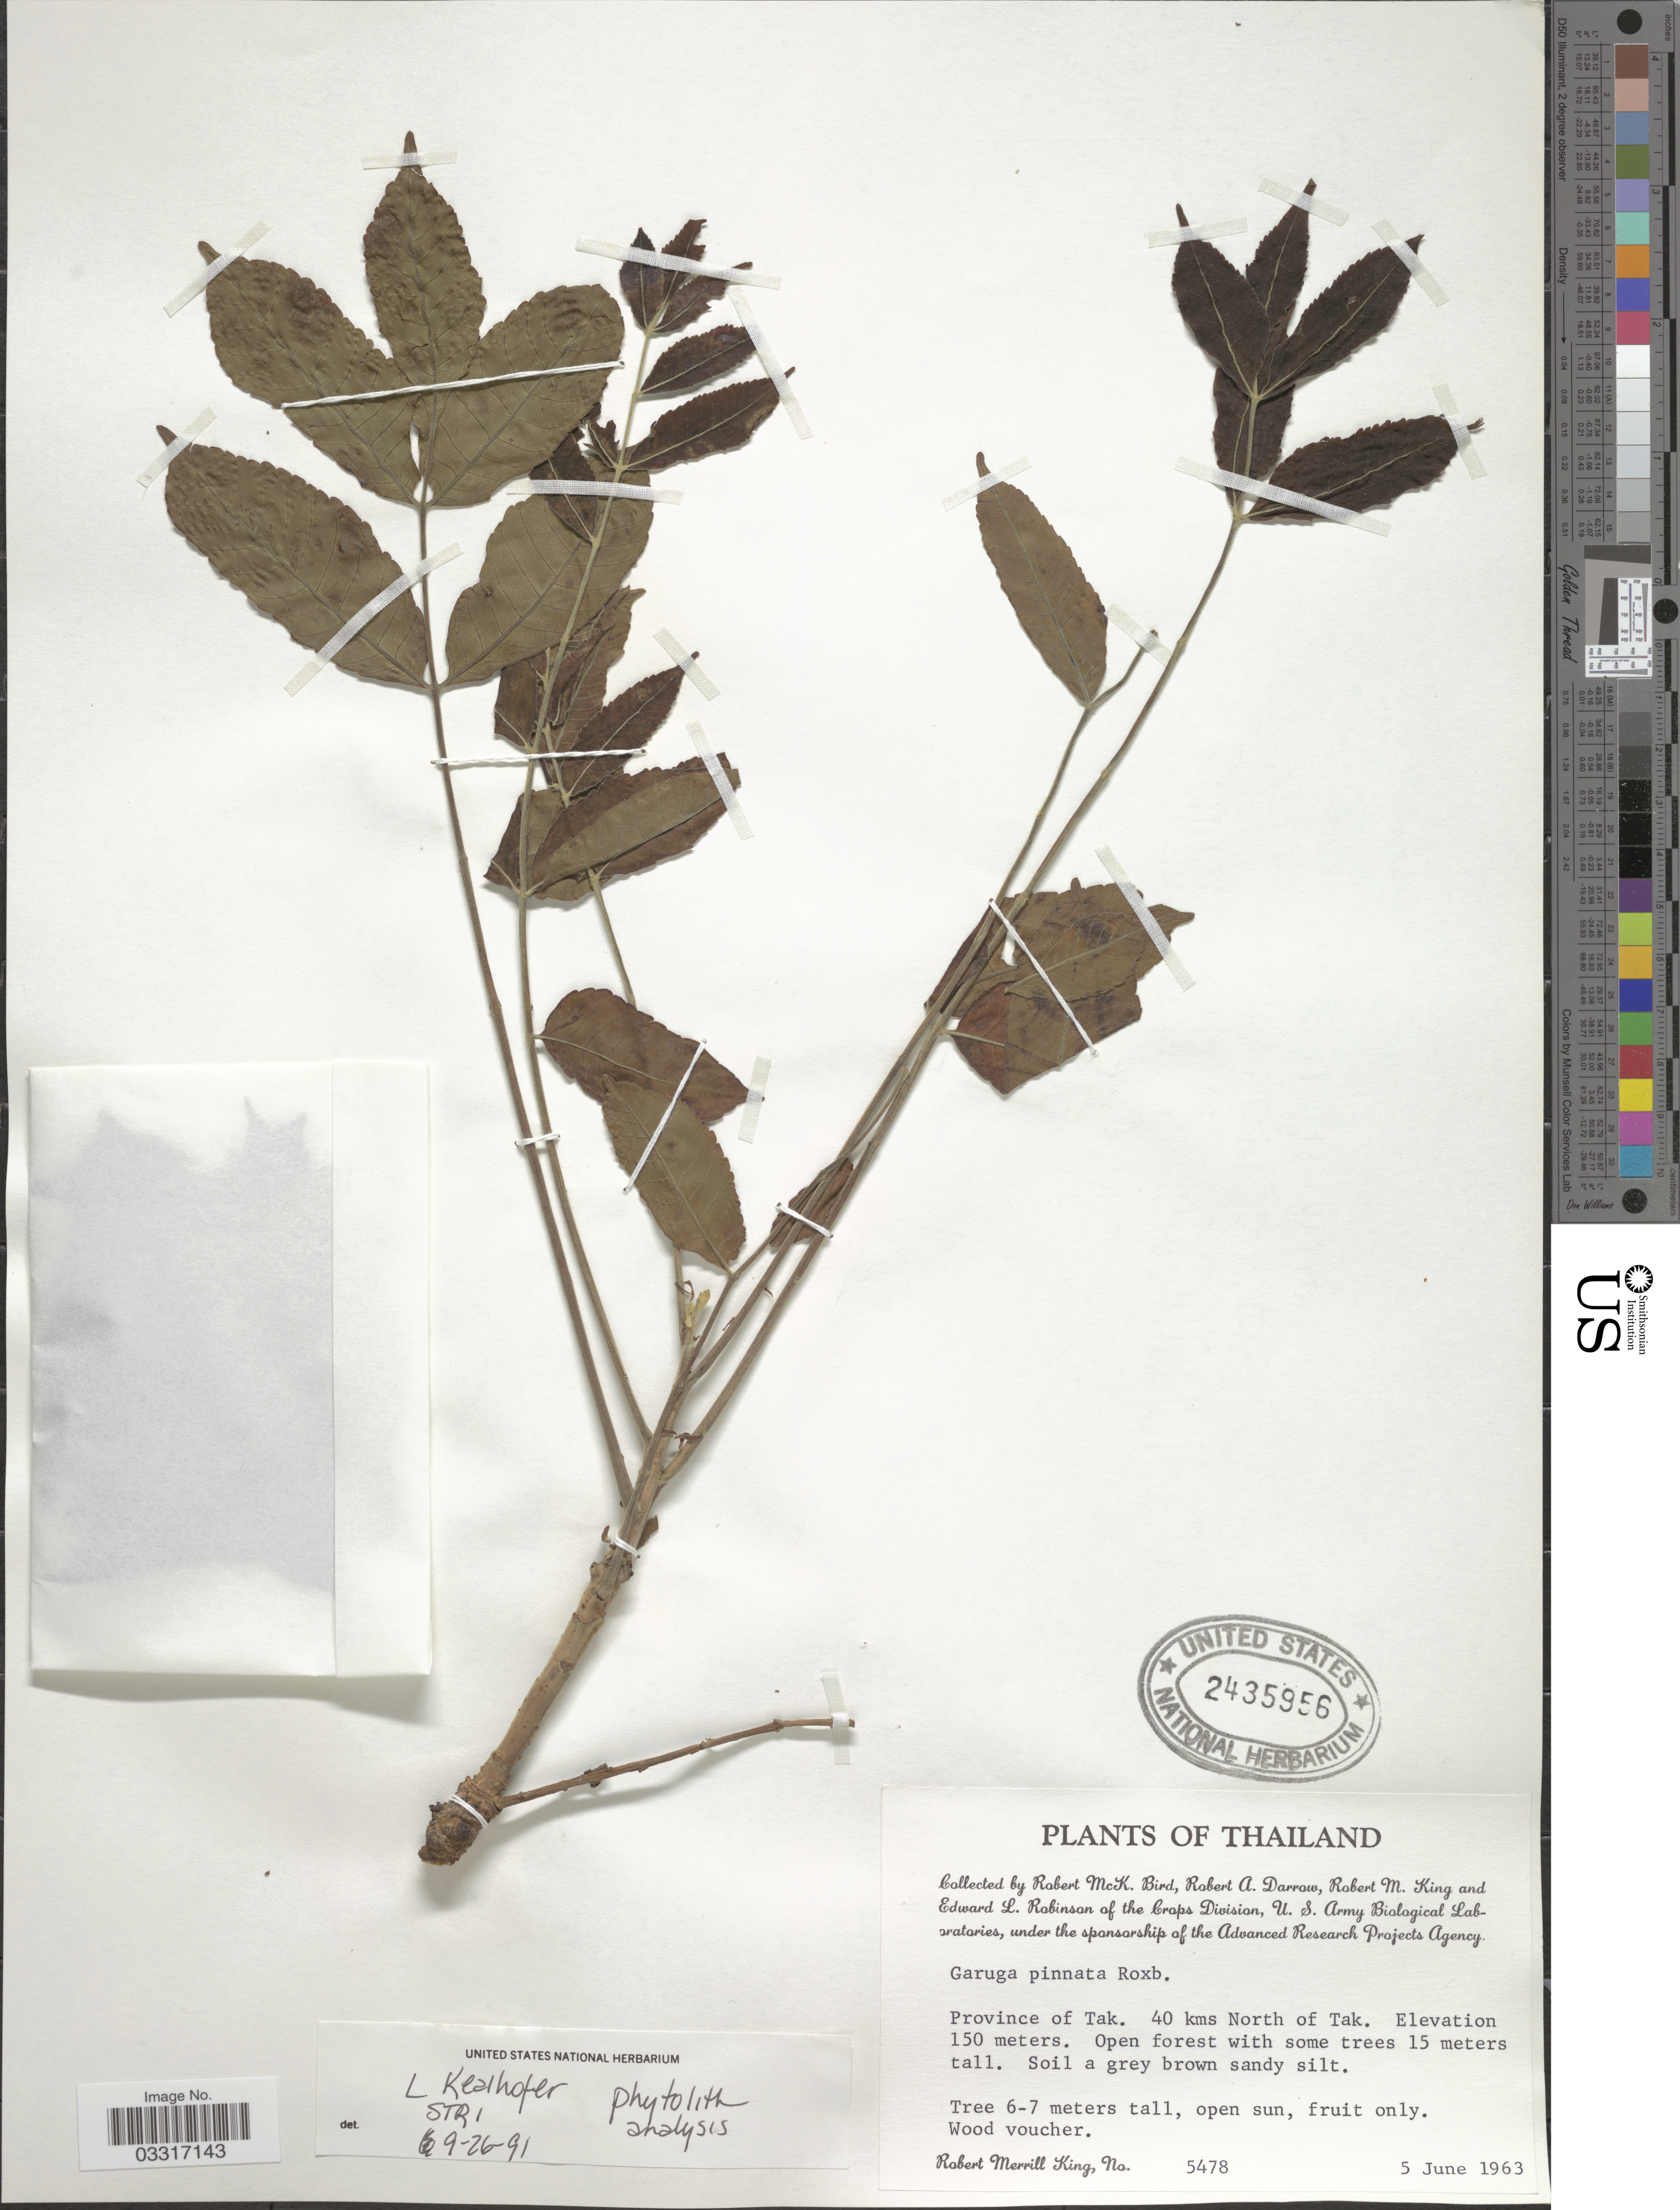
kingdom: Plantae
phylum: Tracheophyta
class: Magnoliopsida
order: Sapindales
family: Burseraceae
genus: Garuga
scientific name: Garuga pinnata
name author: Roxb.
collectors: R. M. King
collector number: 5478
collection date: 1963-06-05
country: Thailand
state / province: Tak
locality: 40 kms North of Tak.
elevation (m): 150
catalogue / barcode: US 2435956